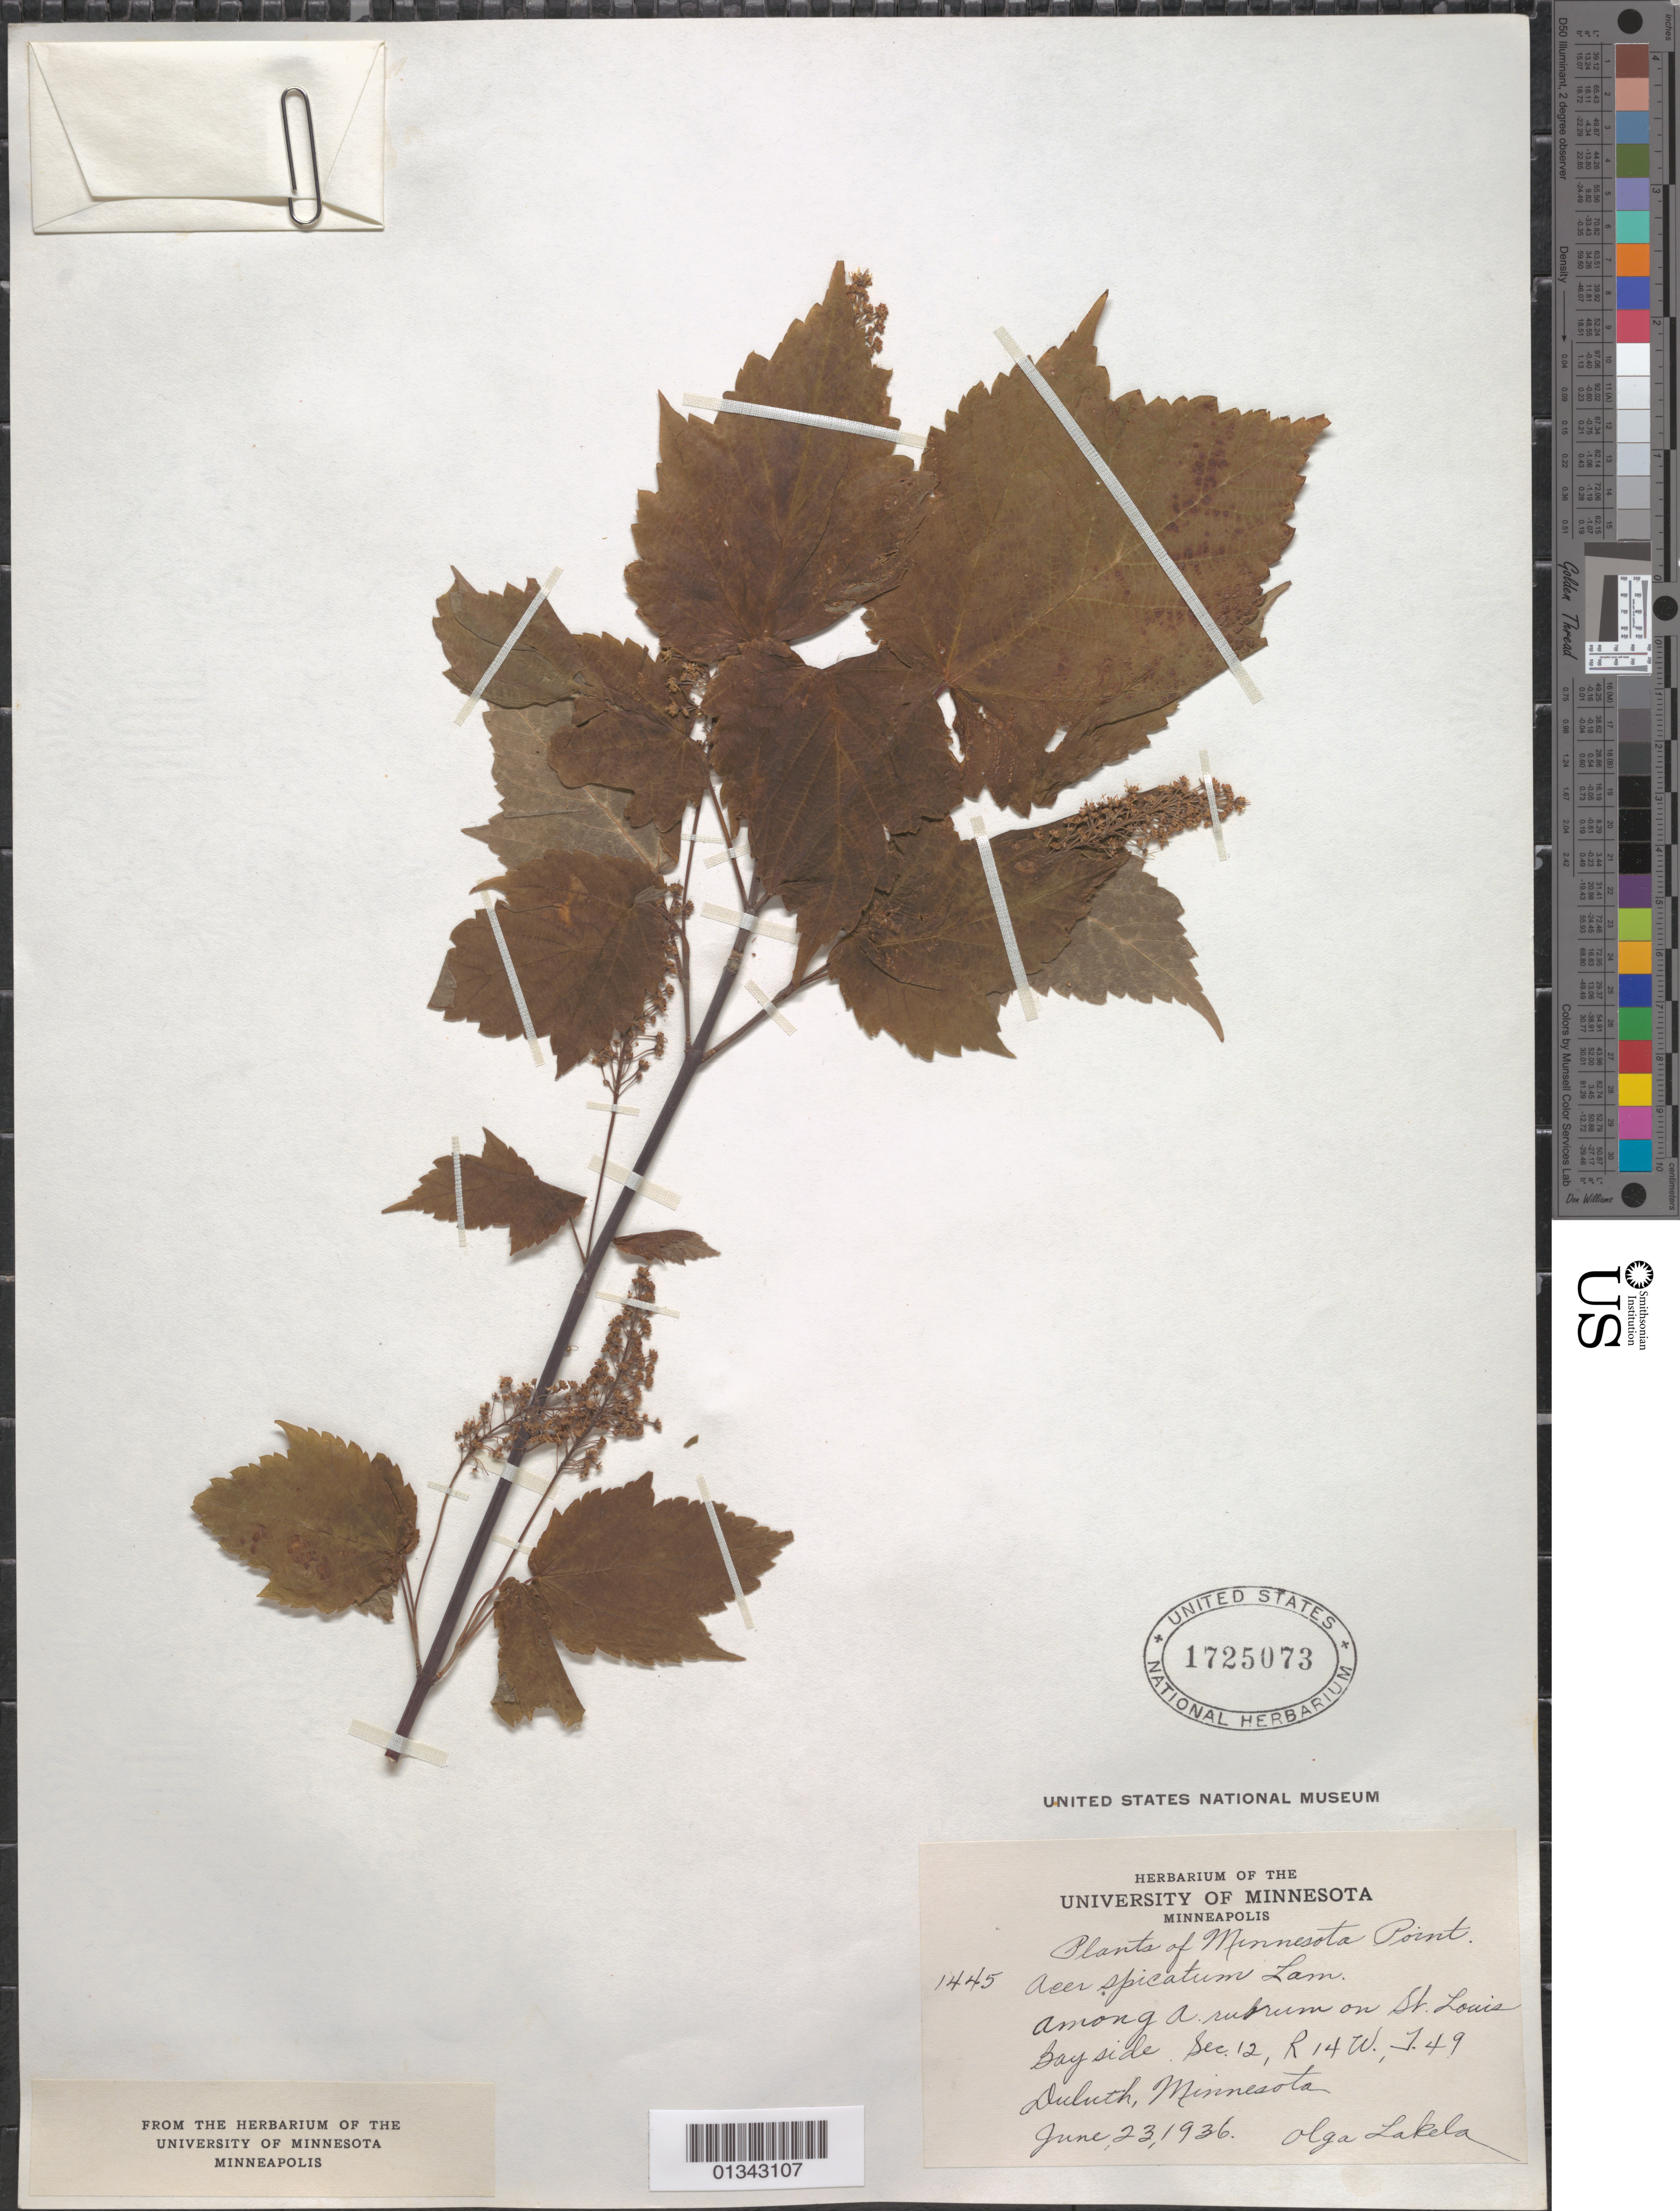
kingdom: Plantae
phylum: Tracheophyta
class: Magnoliopsida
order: Sapindales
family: Sapindaceae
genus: Acer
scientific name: Acer spicatum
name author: Lam.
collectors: O. K. Lakela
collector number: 1445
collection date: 1926-06-23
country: United States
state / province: Minnesota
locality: St. Louis Bay side, Sec 12, R 14 W, T 49. Minnesota Point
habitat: Among A. rubrum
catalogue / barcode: US 1725073